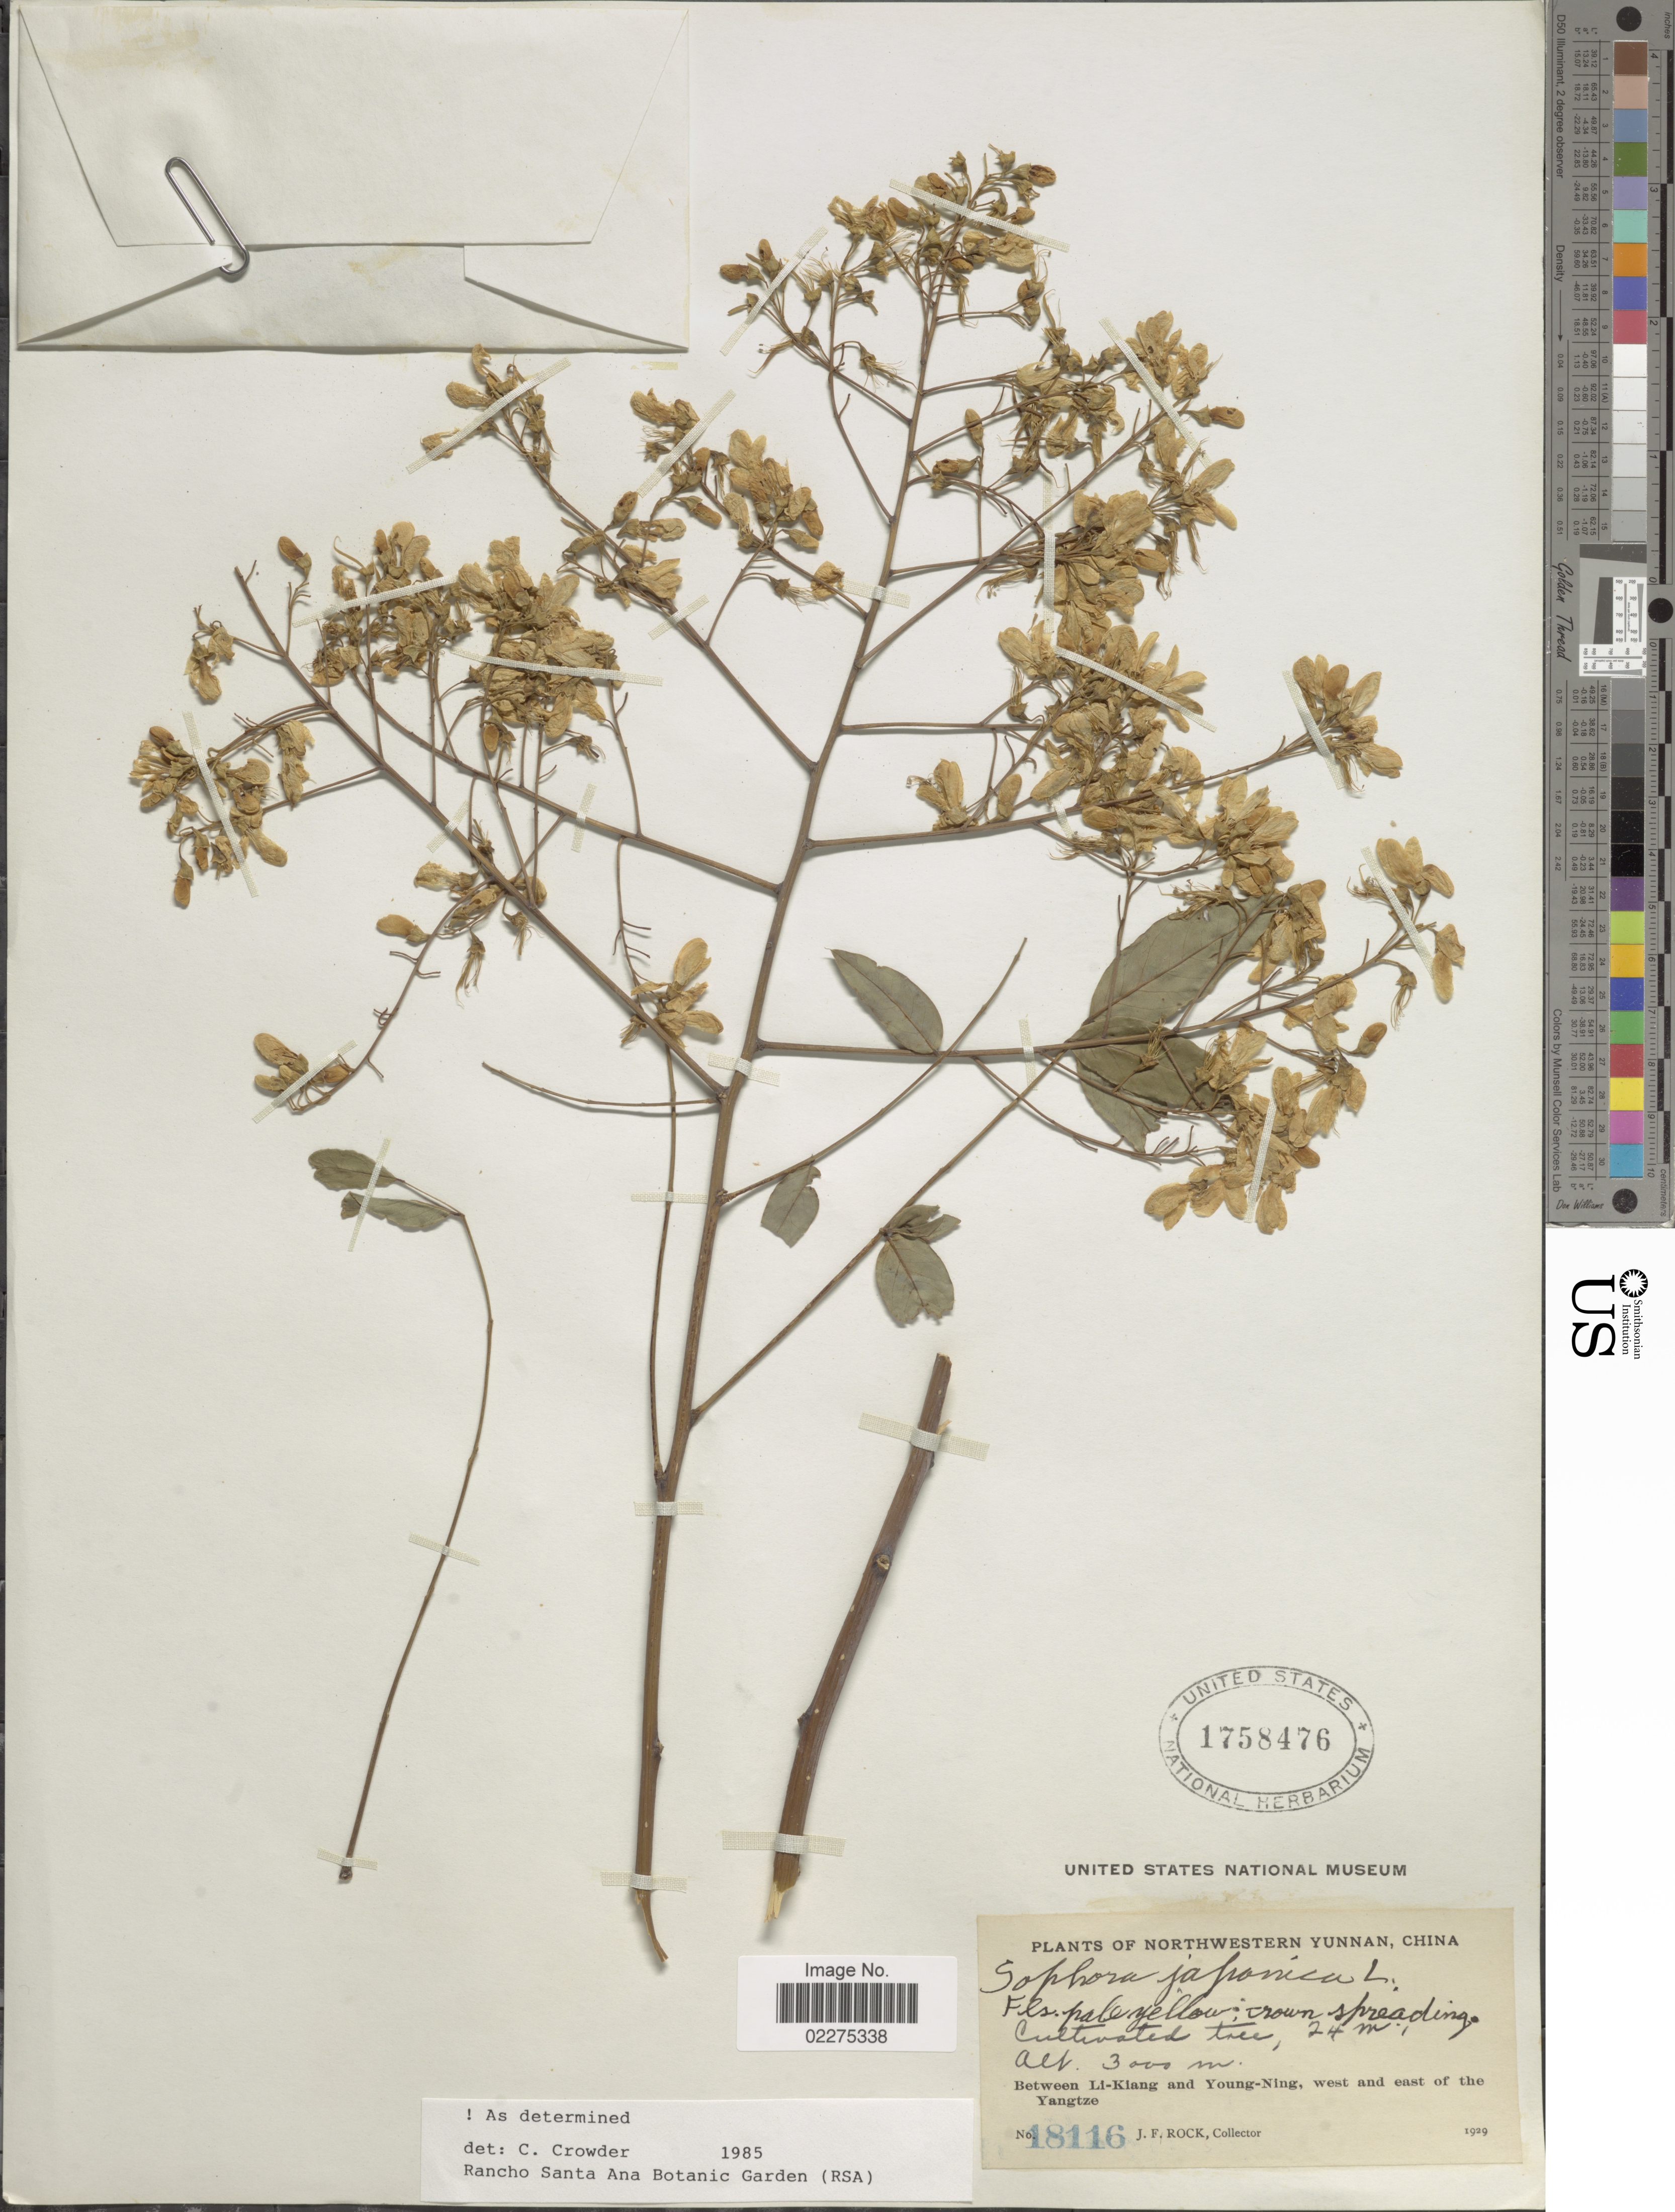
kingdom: Plantae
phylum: Tracheophyta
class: Magnoliopsida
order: Fabales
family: Fabaceae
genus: Sophora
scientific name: Sophora japonica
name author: L.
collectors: J. Rock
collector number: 18116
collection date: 1929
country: China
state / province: Yunnan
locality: Northwestern Yunnan. Between Li-Kiang and Young-Ning, west and east of the Yangtze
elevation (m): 3000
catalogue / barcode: US 1758476